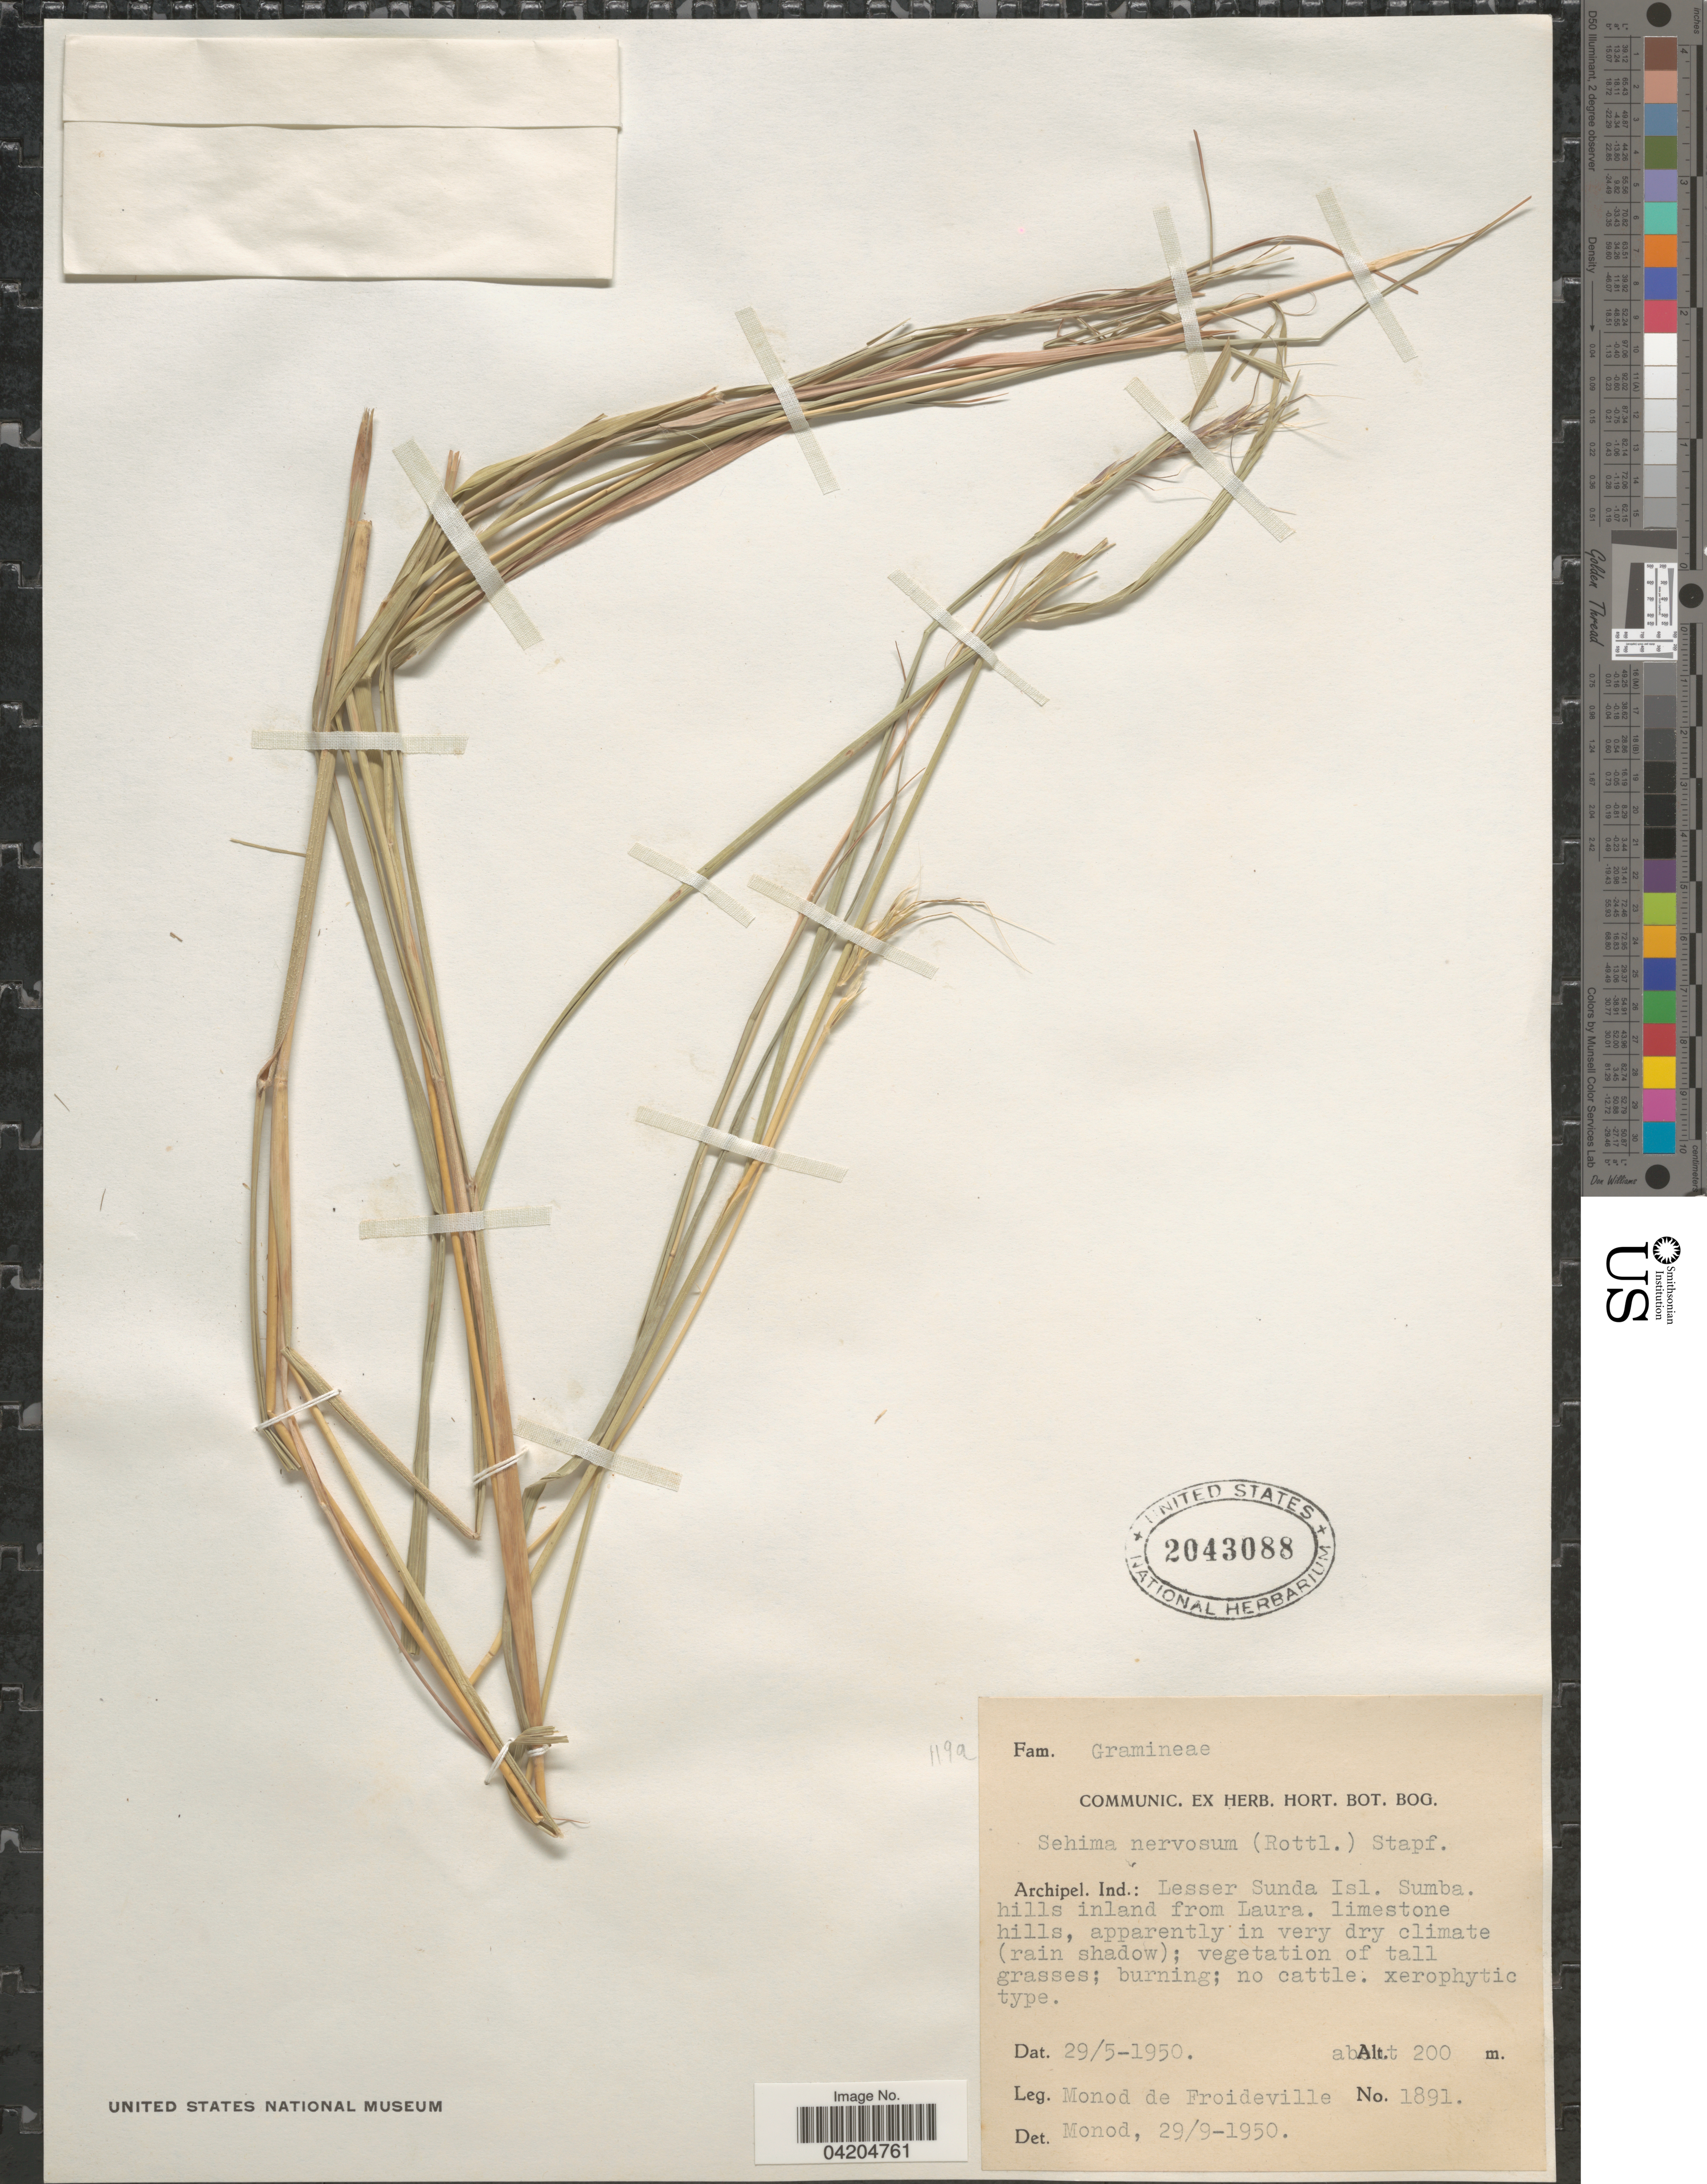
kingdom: Plantae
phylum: Tracheophyta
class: Liliopsida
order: Poales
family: Poaceae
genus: Sehima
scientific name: Sehima nervosa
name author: Stapf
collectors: C. Monod de Froideville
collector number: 1891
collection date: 1950-05-29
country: Indonesia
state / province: Nusa Tenggara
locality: Archipel. Ind.: Lesser Sunda Isl. Sumba. hills inland from Laura.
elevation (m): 200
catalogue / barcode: US 2043088